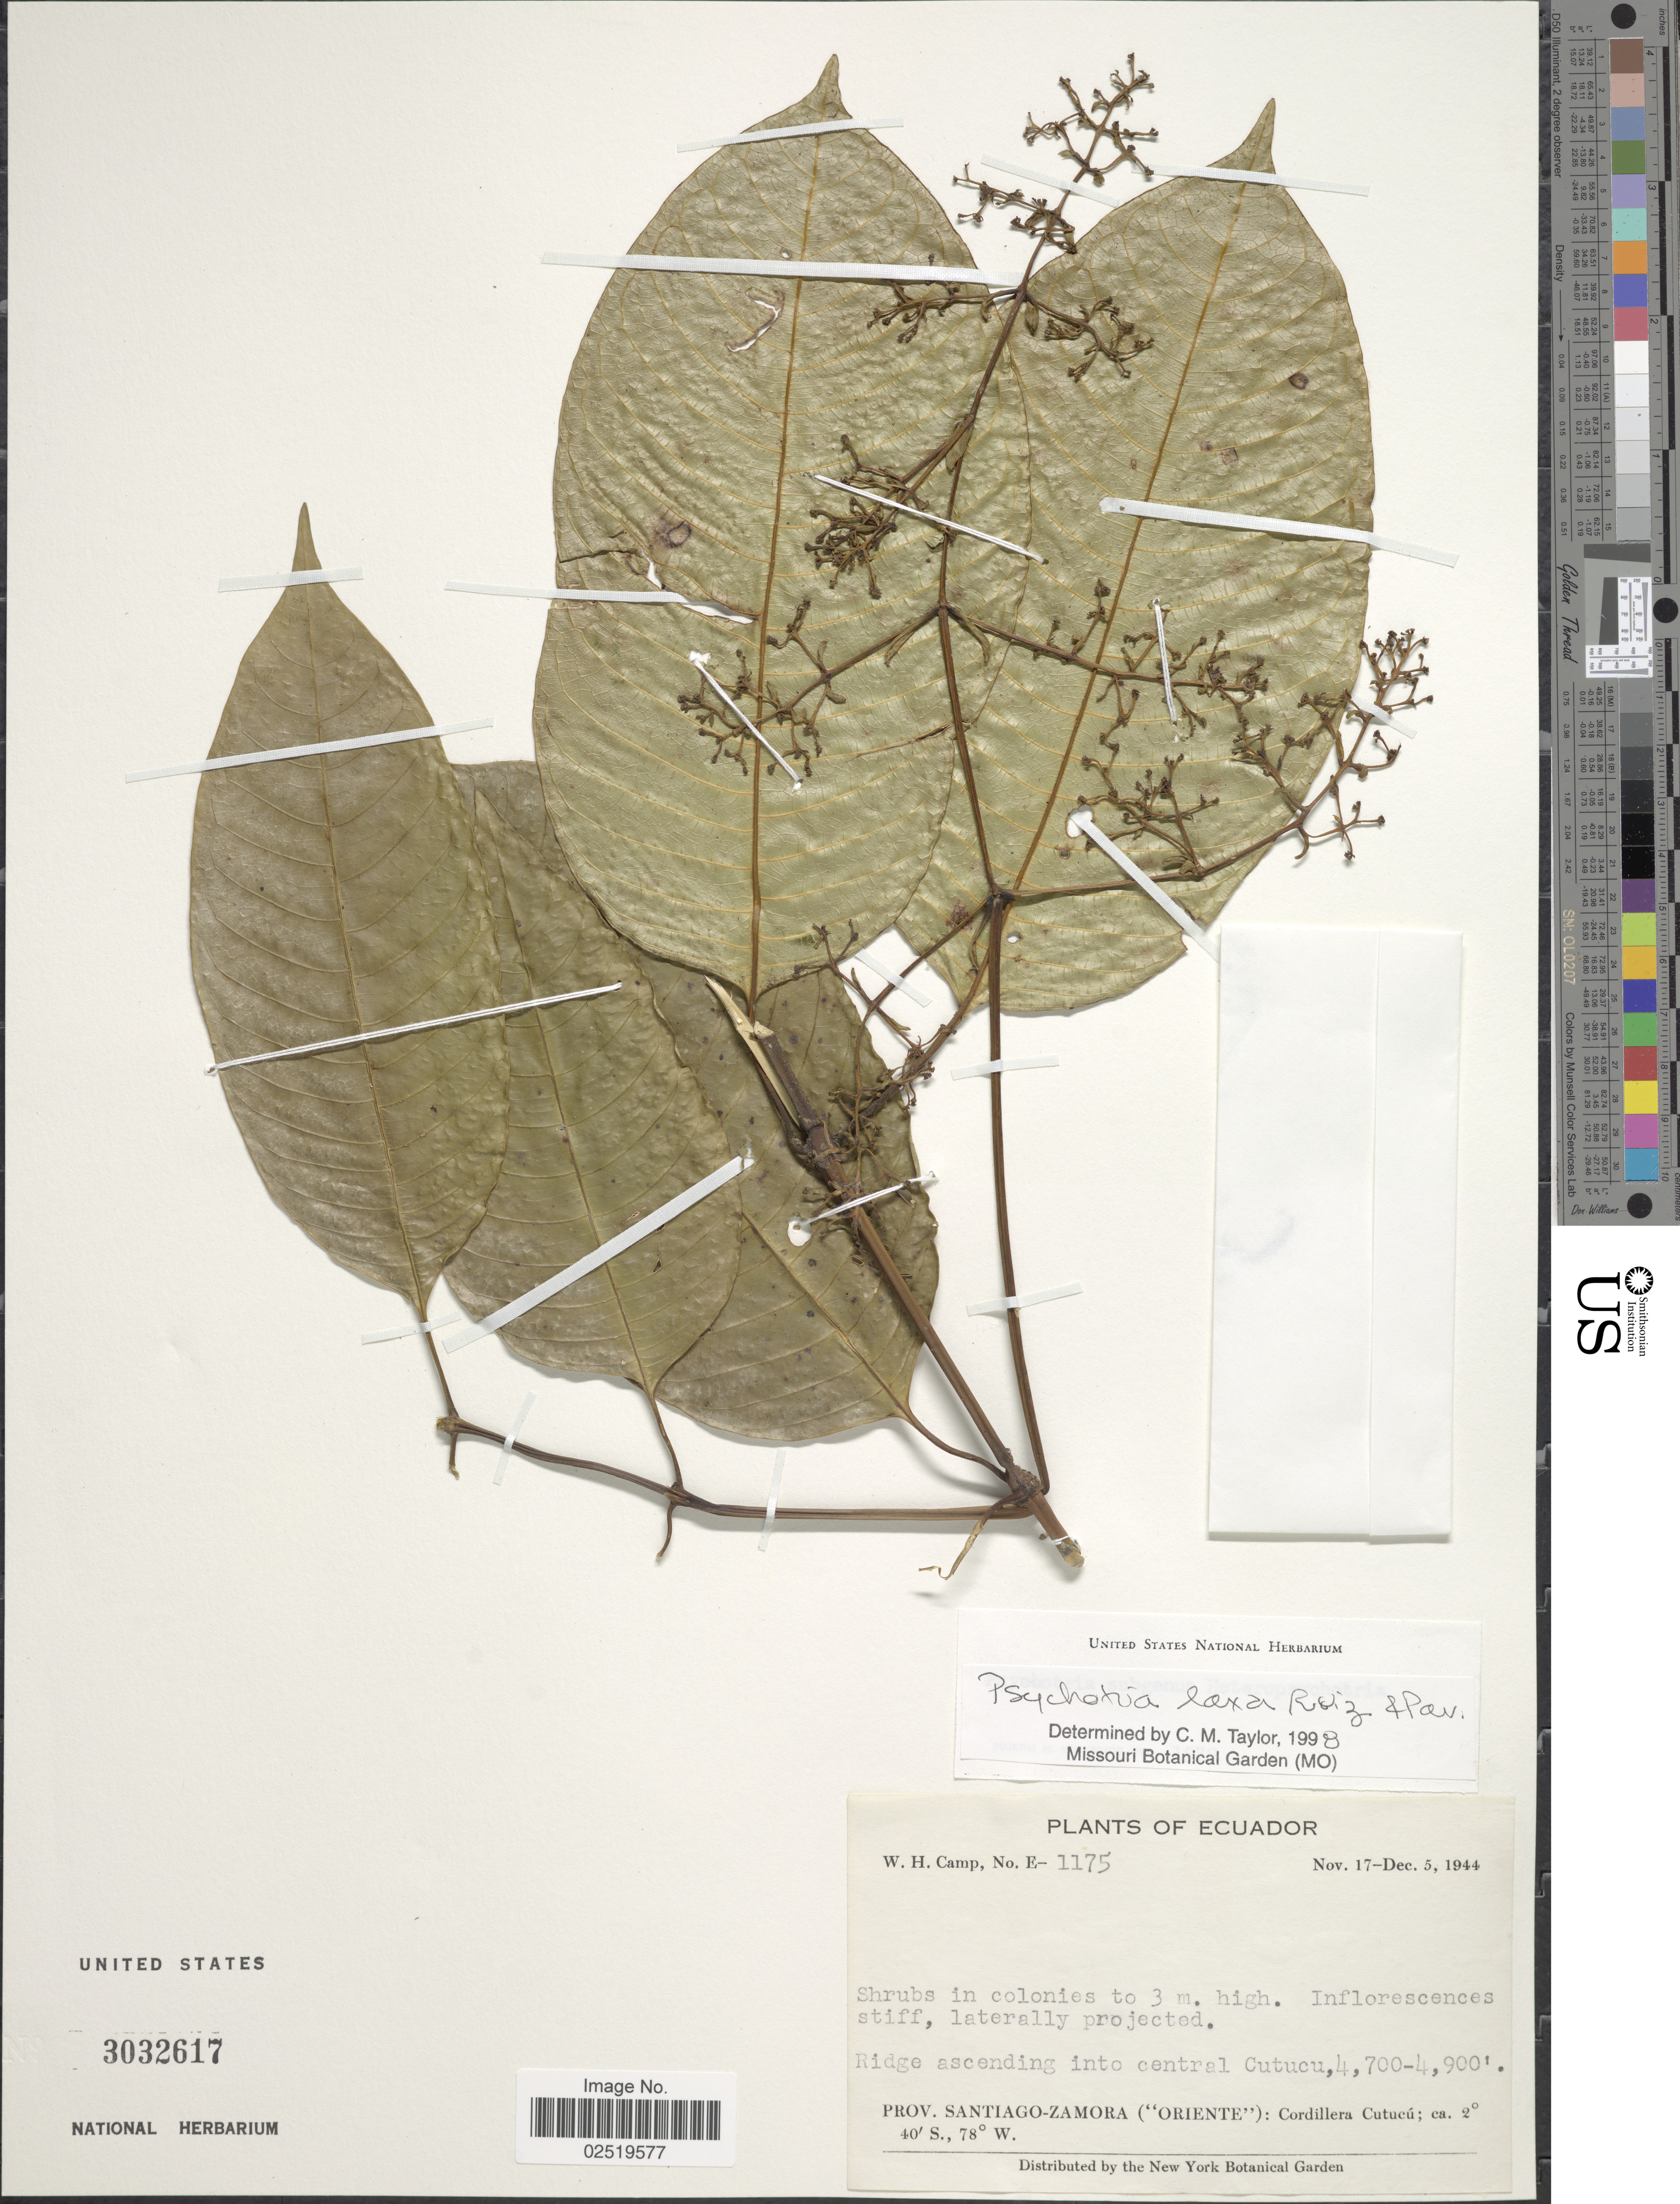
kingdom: Plantae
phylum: Tracheophyta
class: Magnoliopsida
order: Gentianales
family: Rubiaceae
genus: Psychotria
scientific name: Psychotria laxa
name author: Sw.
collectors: W. H. Camp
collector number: E-1175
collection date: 1944-11-17/1944-12-05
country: Ecuador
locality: Ridge ascending into central Cutucu, Prov. Santiago-Zamora ("Oriente"): Cordillera Cutucu.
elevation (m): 1433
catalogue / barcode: US 3032617